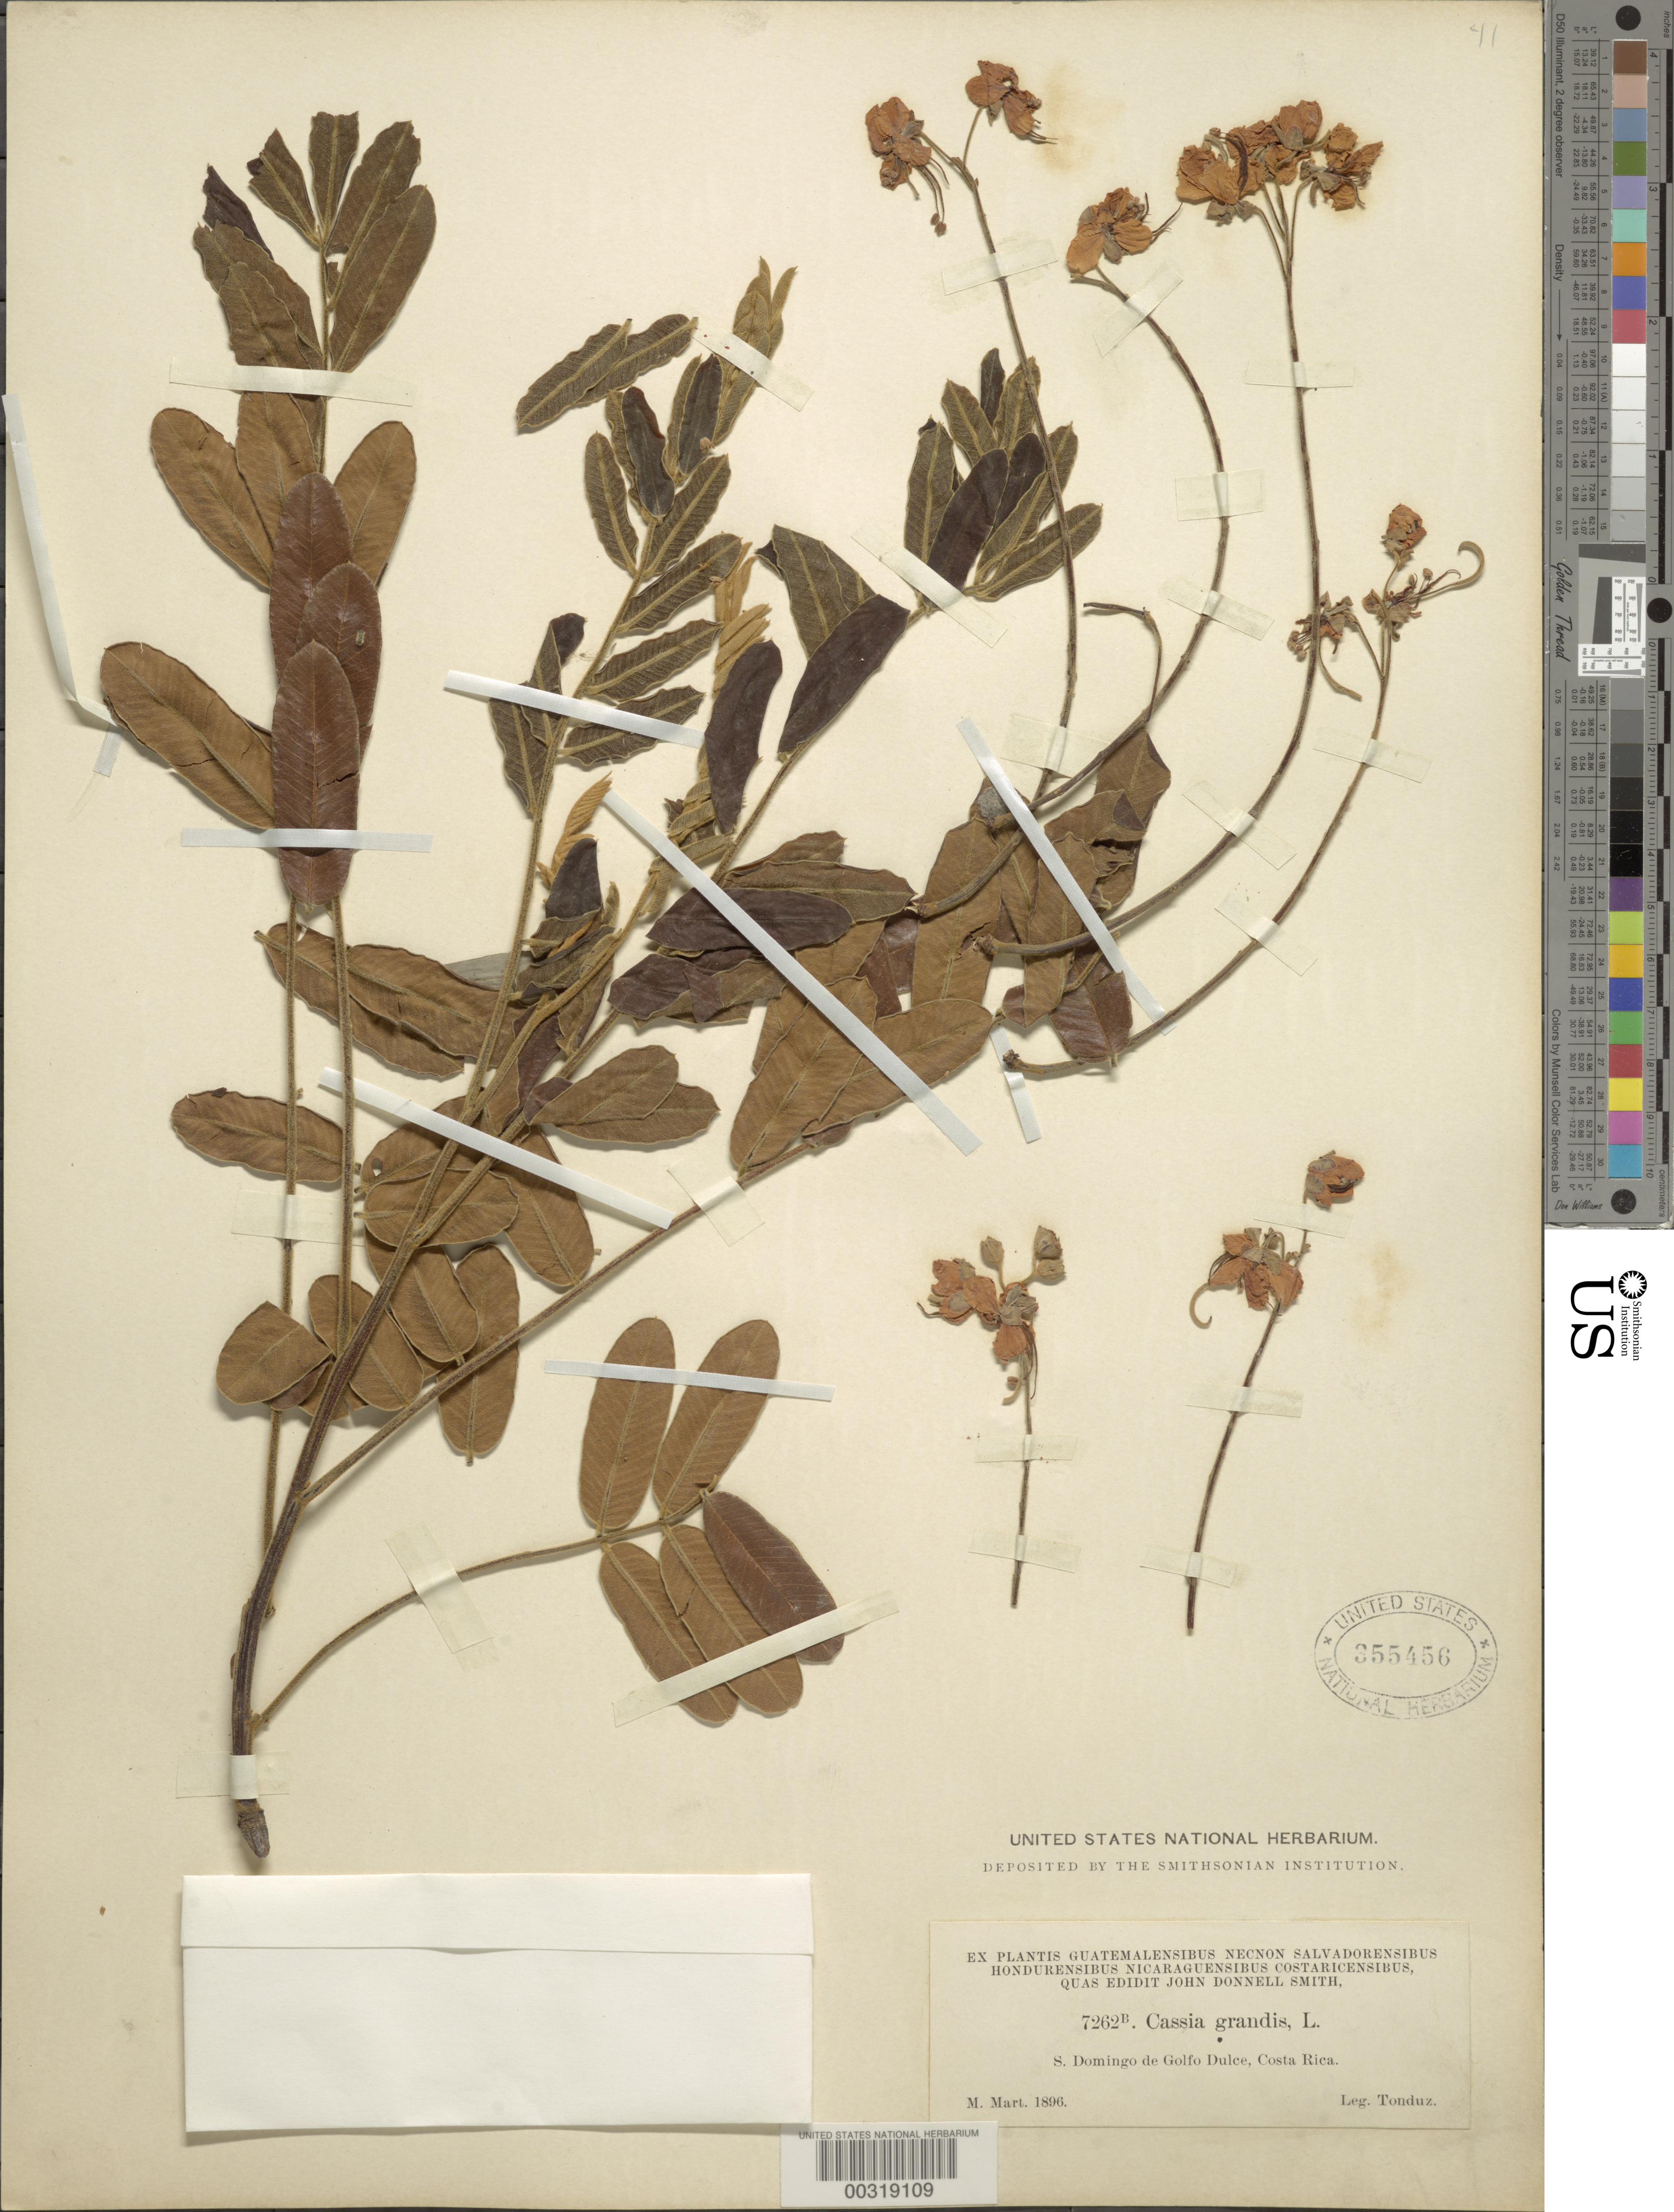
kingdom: Plantae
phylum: Tracheophyta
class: Magnoliopsida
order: Fabales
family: Fabaceae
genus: Cassia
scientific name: Cassia grandis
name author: L. f.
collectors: A. Tonduz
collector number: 7262b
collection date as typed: Mar 1896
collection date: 1896-03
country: Costa Rica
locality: Santo Domingo de Golfo Dulce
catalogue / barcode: US 355456